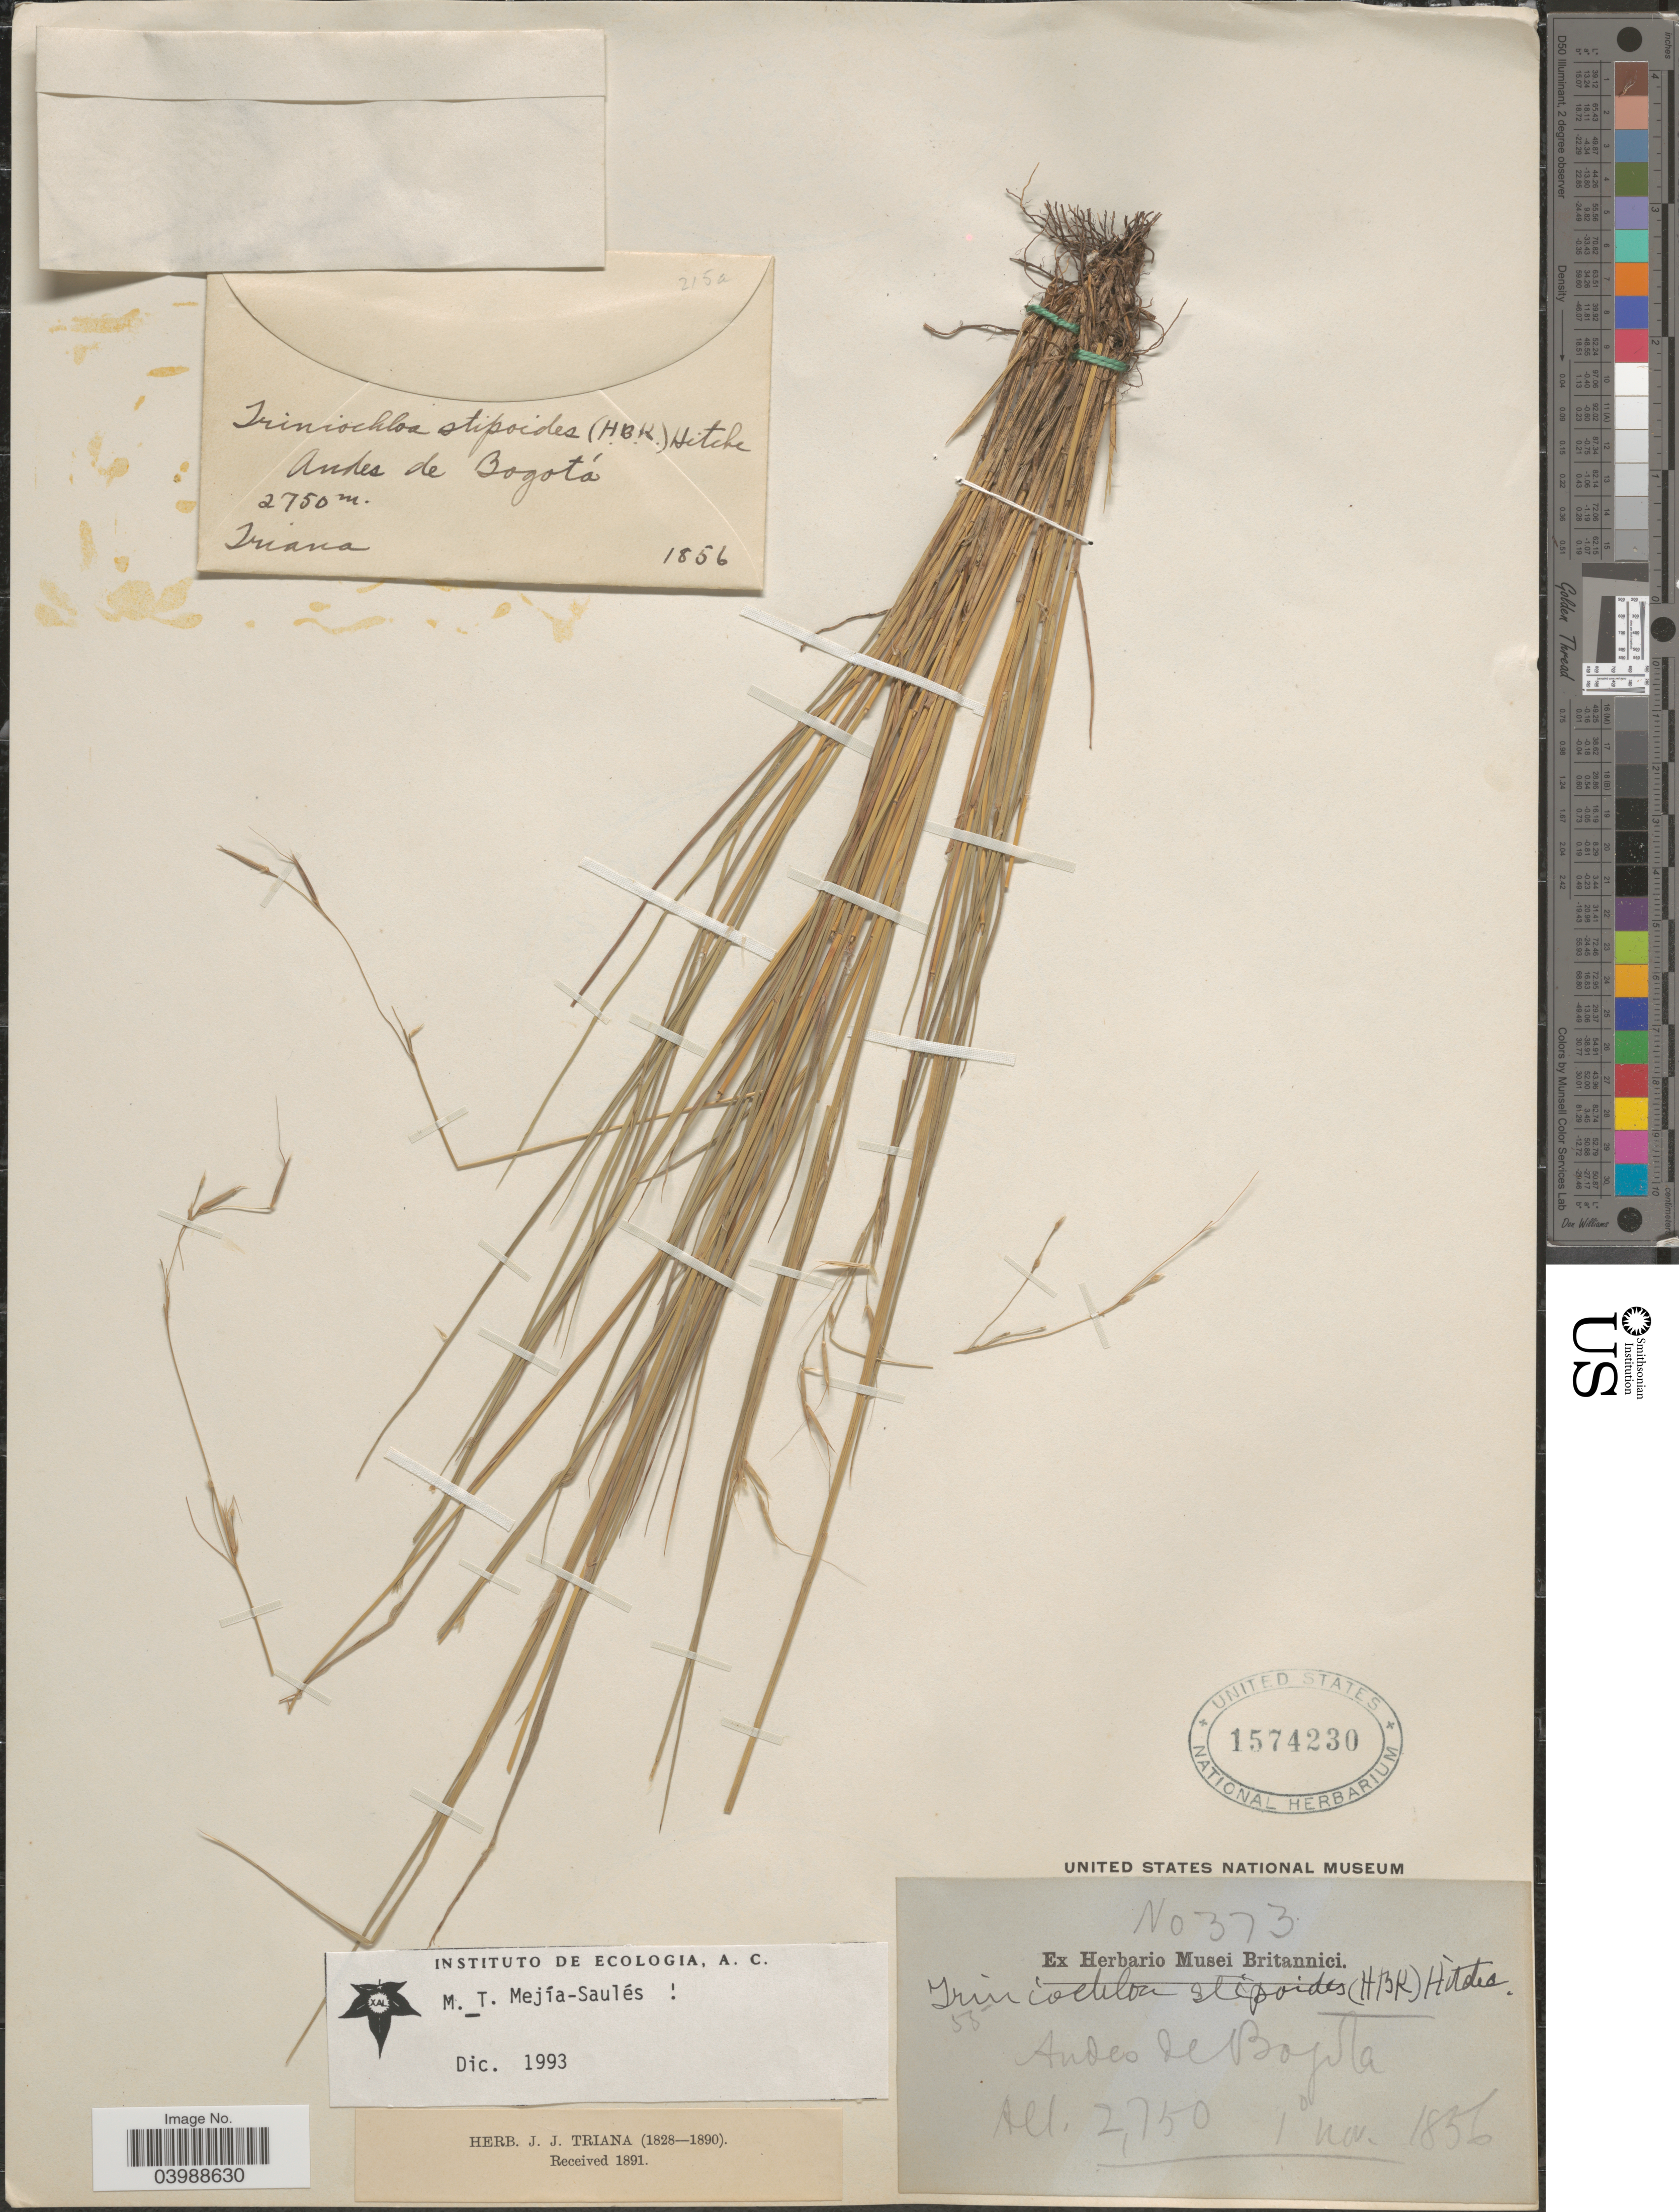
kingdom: Plantae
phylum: Tracheophyta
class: Liliopsida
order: Poales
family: Poaceae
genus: Triniochloa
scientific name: Triniochloa stipoides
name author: (Kunth) Hitchc.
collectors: Triana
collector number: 373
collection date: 1856-11-01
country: Colombia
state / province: Bogota D.C.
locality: Andes de Bogota.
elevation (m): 2750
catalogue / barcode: US 1574230